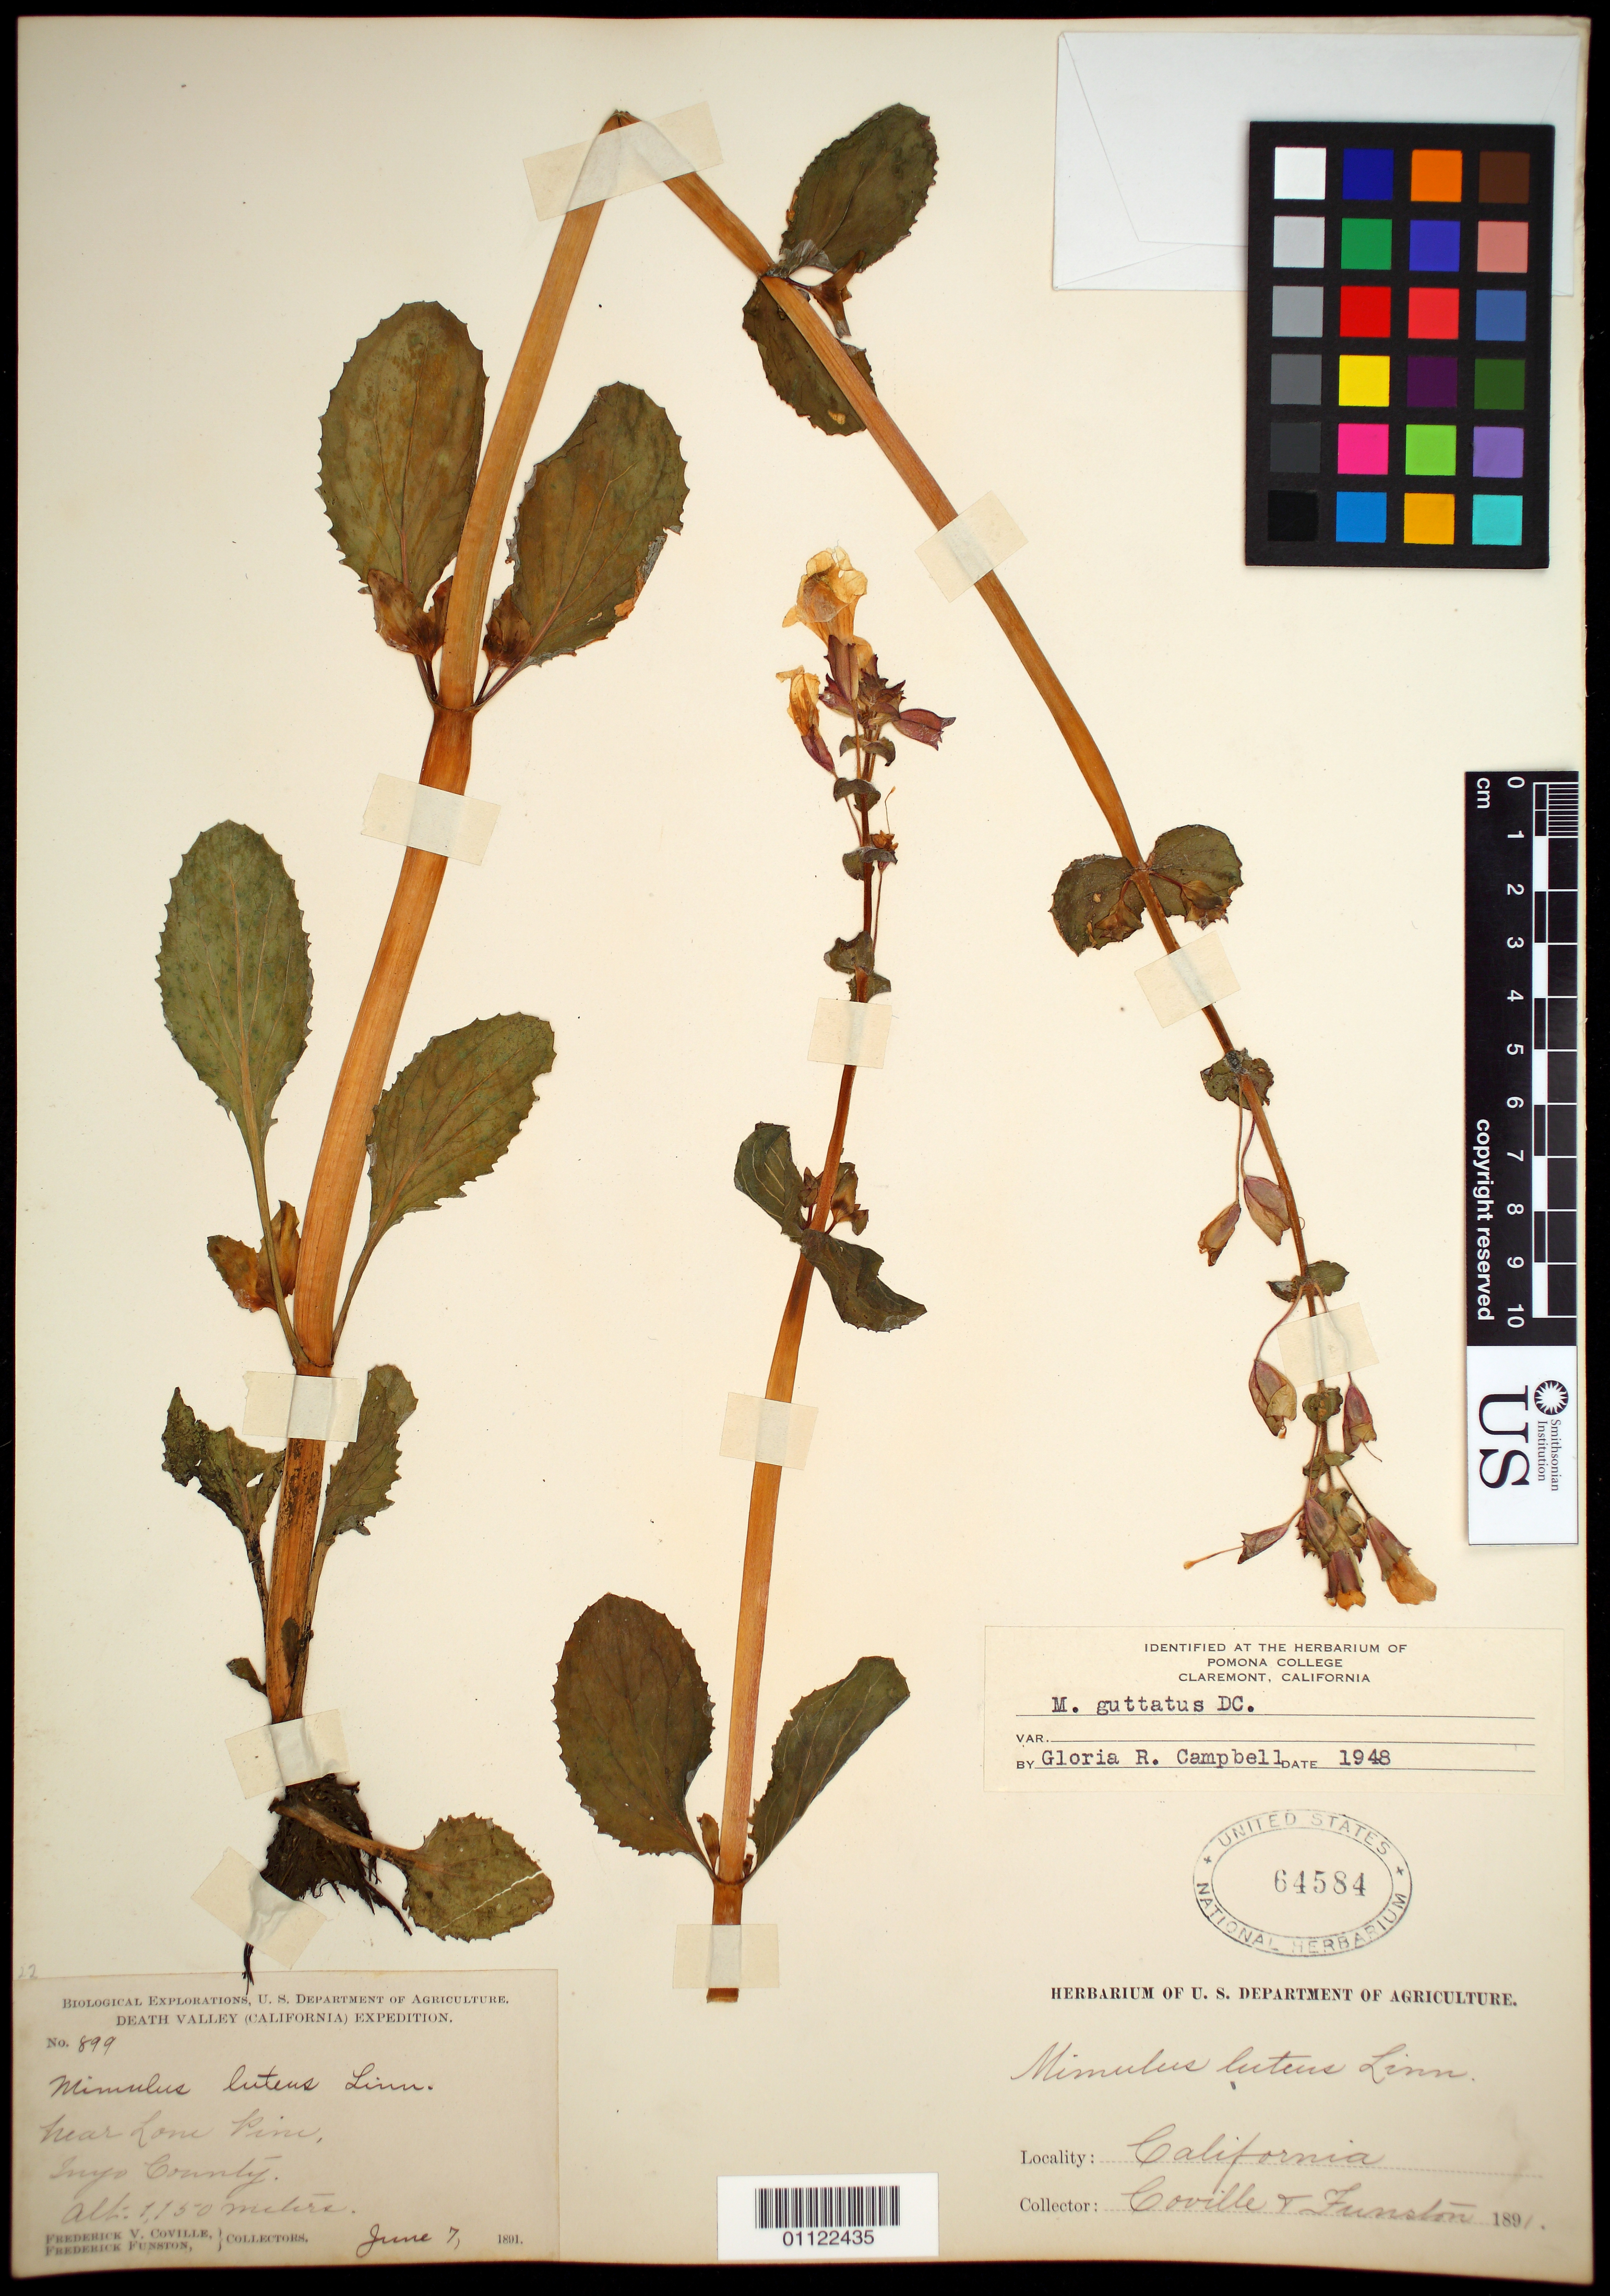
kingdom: Plantae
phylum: Tracheophyta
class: Magnoliopsida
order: Lamiales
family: Phrymaceae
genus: Mimulus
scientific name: Mimulus guttatus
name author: DC.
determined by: Campbell, G. R.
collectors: F. V. Coville & F. Funston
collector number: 899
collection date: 1891-06-07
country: United States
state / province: California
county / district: Inyo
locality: near Lone Pine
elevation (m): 1150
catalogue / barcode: US 64584